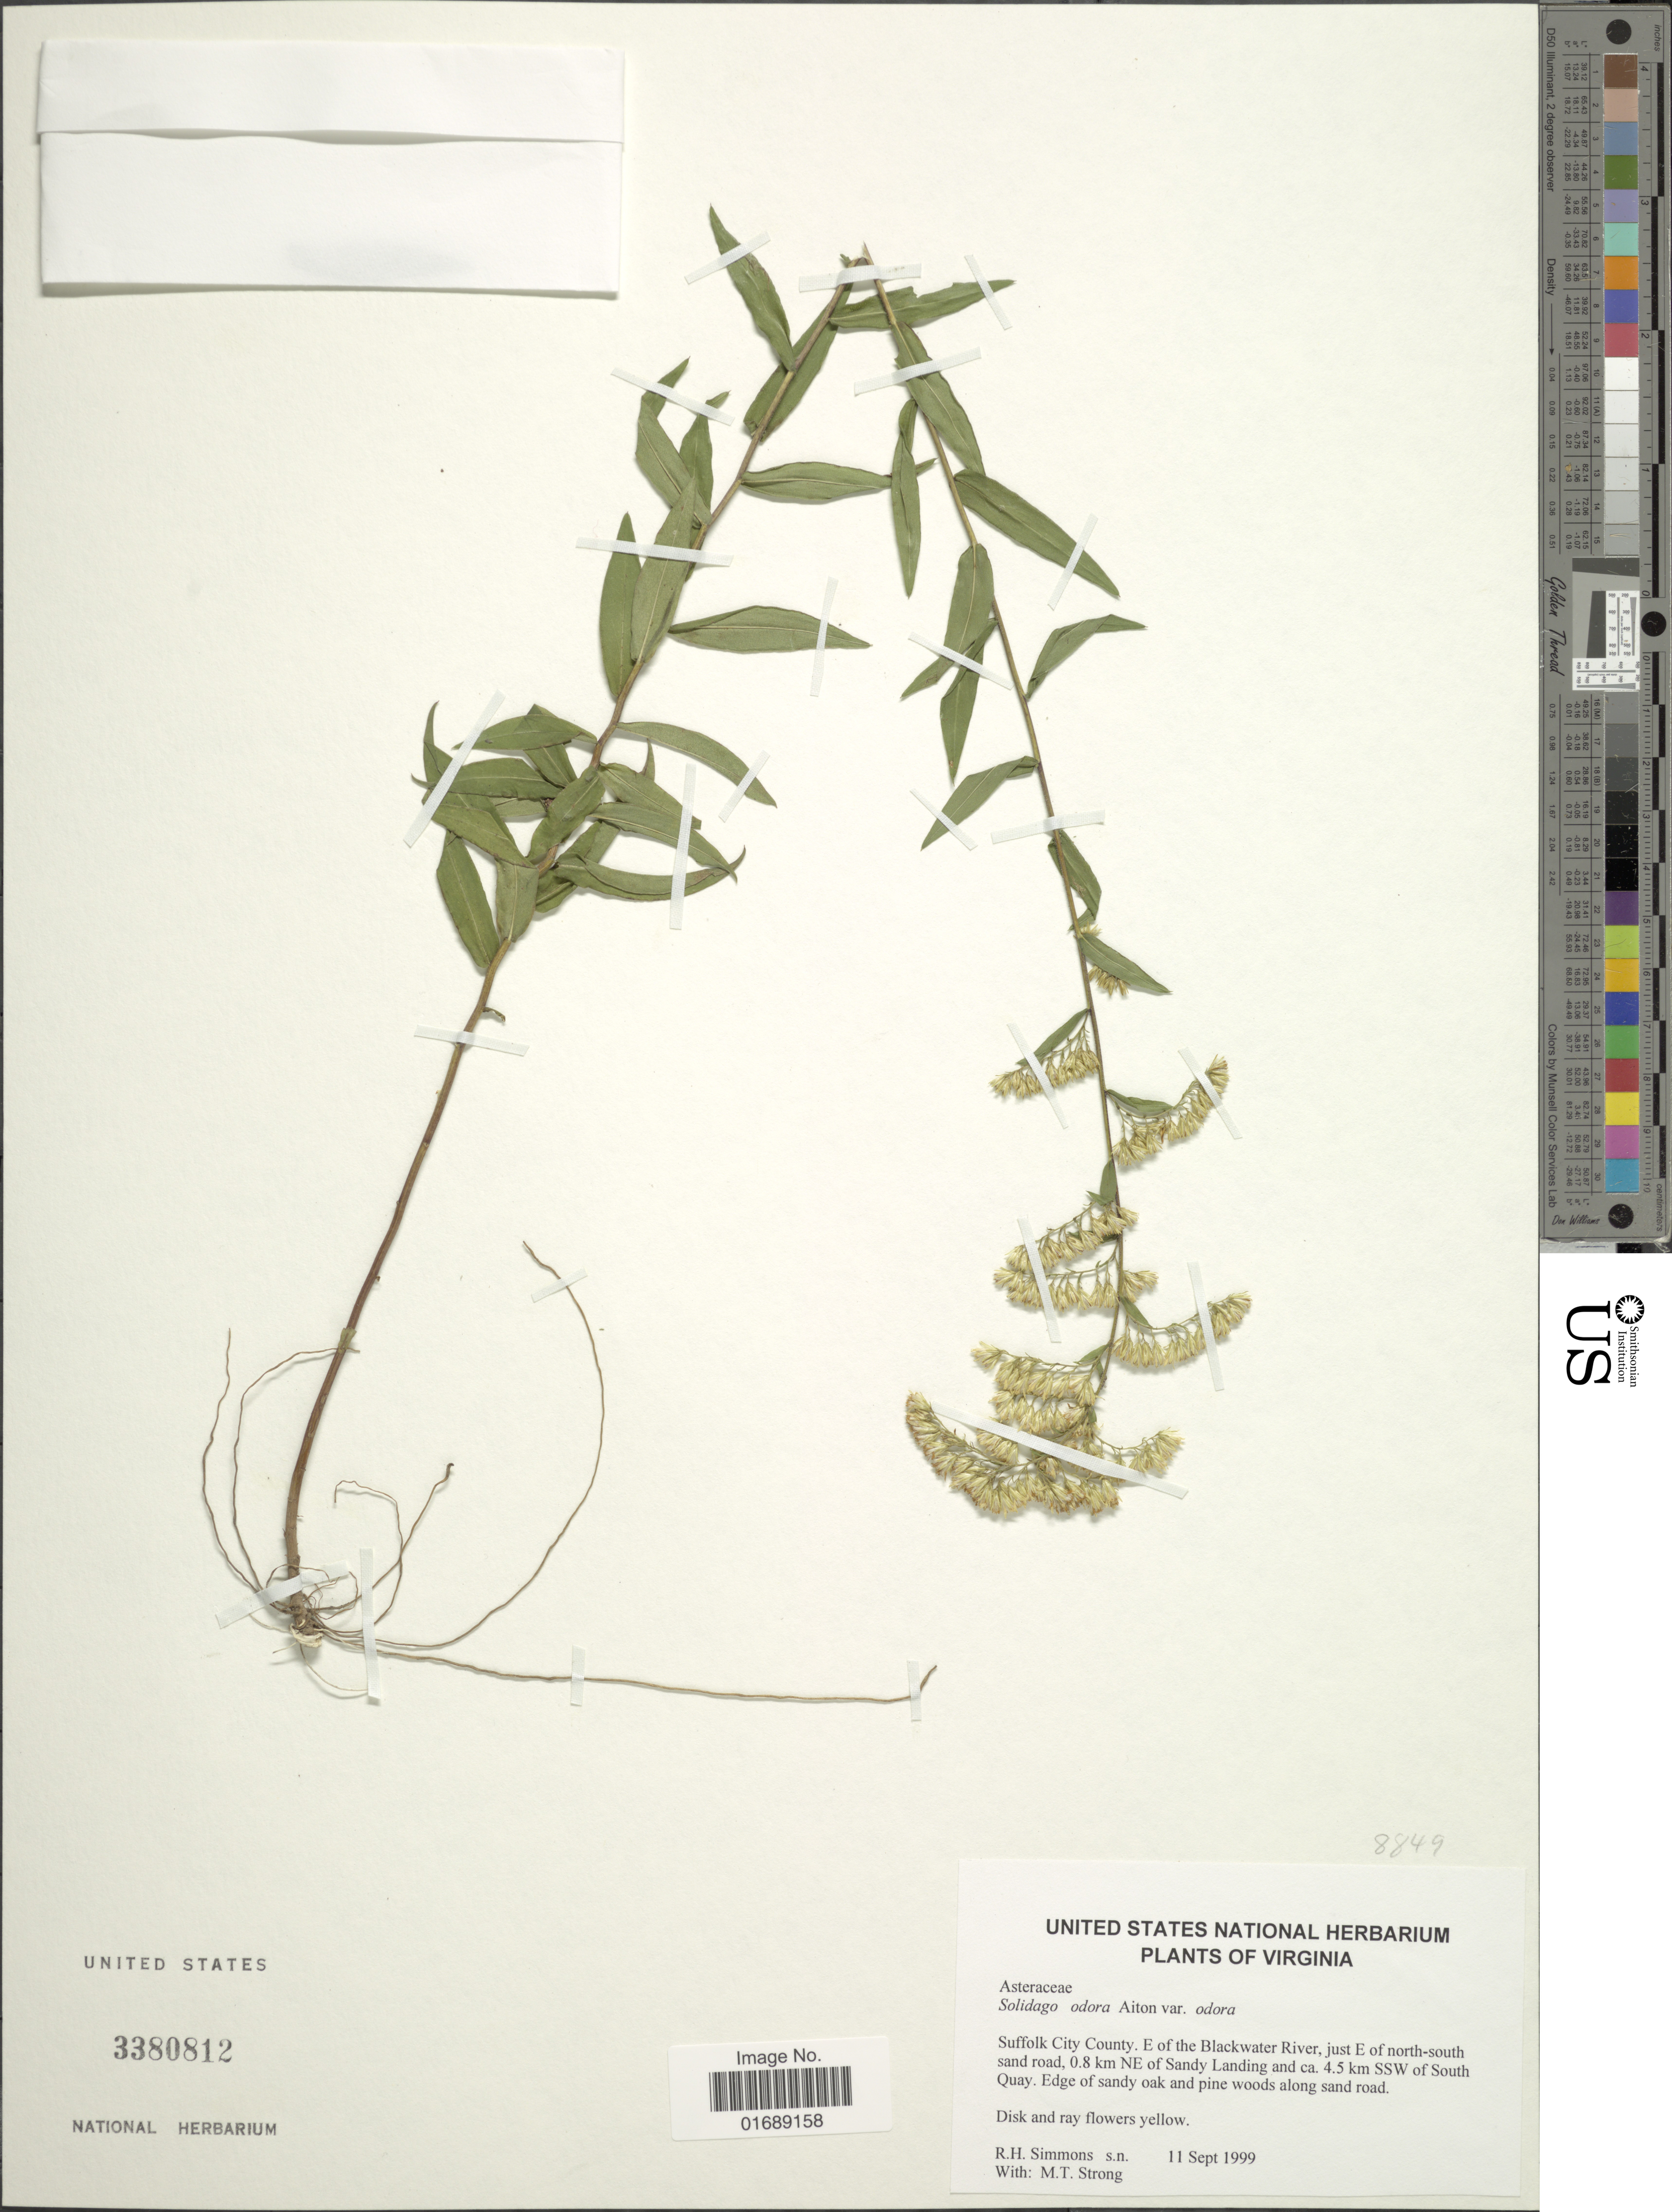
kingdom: Plantae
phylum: Tracheophyta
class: Magnoliopsida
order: Asterales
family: Asteraceae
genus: Solidago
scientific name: Solidago odora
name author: Aiton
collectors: R. H. Simmons & M. T. Strong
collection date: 1999-09-11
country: United States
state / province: Virginia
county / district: City of Suffolk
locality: Suffolk City County. E of the Blackwater River, just E of north-south sand road, 0.8 km NE of Sandy Landing and ca. 4.5 km SSW of South Quay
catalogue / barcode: US 3380812